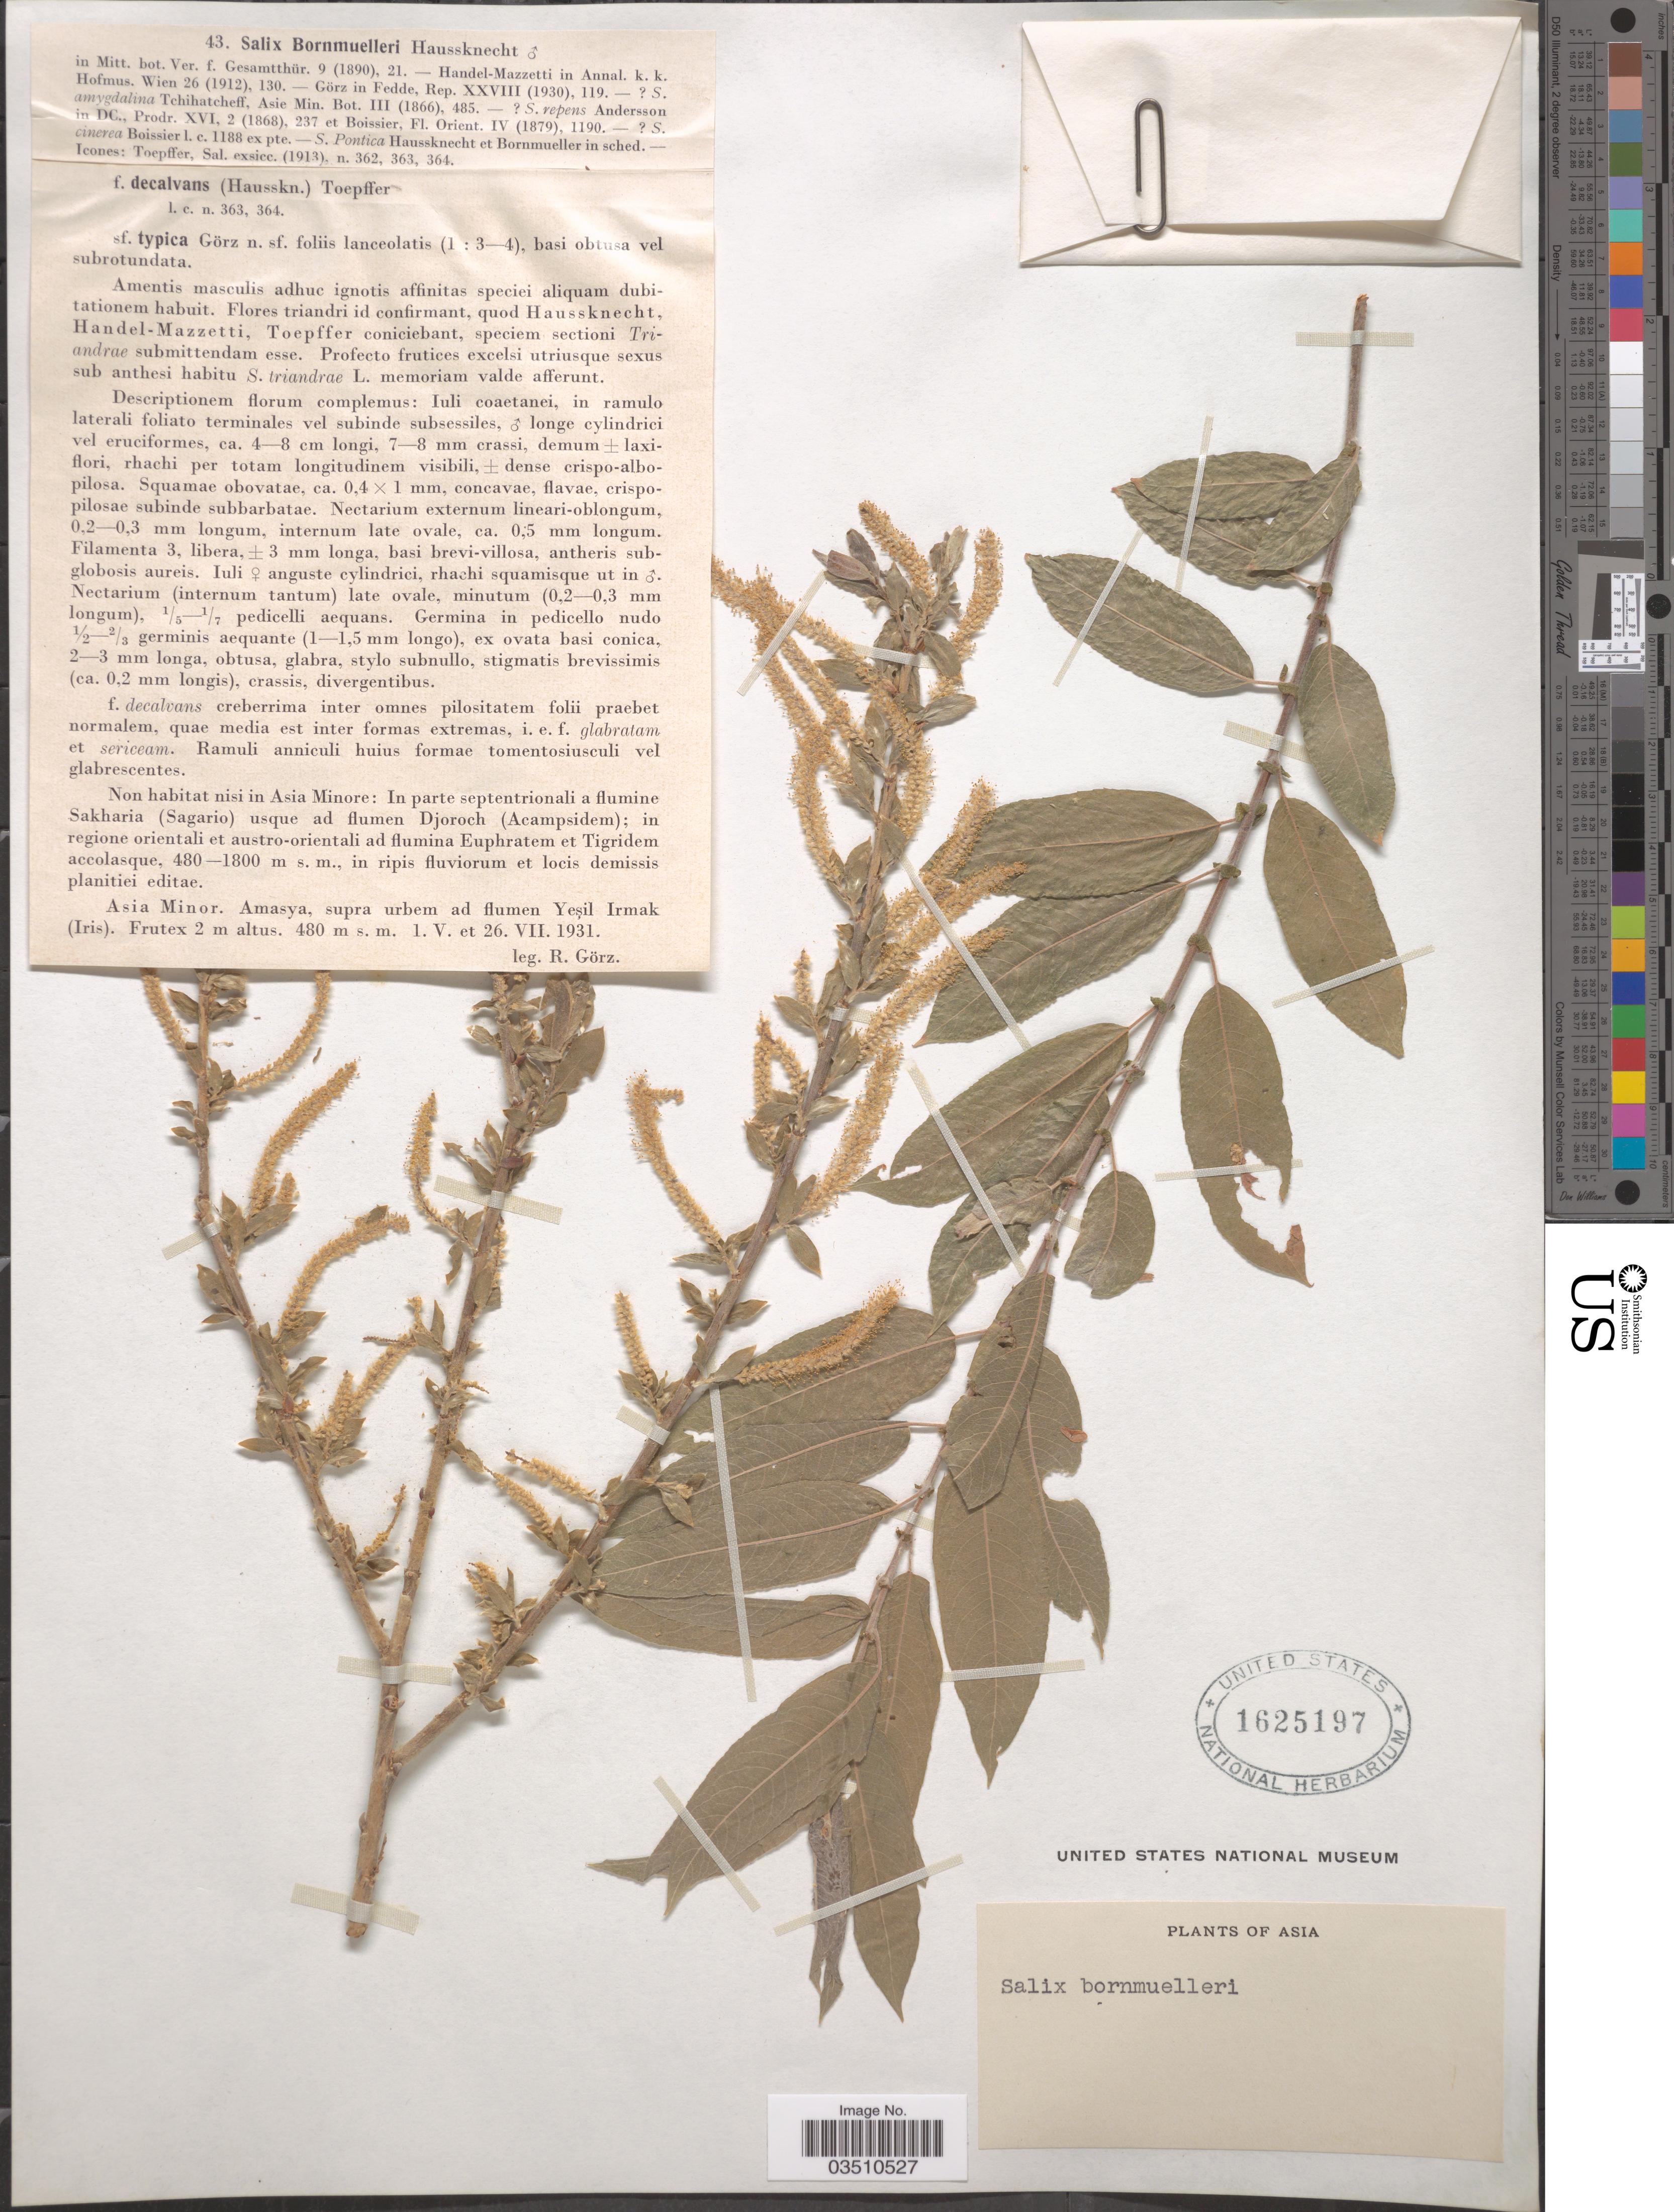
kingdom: Plantae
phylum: Tracheophyta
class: Magnoliopsida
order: Malpighiales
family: Salicaceae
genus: Salix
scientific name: Salix bornmuelleri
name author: Hausskn.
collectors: R. Görz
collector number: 43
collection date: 1931-05-01/1931-07-26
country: Turkey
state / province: Amasya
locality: Asia Minor. Amasya, supra urbem ad flumen Yeşil Irmak (Iris).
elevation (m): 480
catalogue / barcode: US 1625197